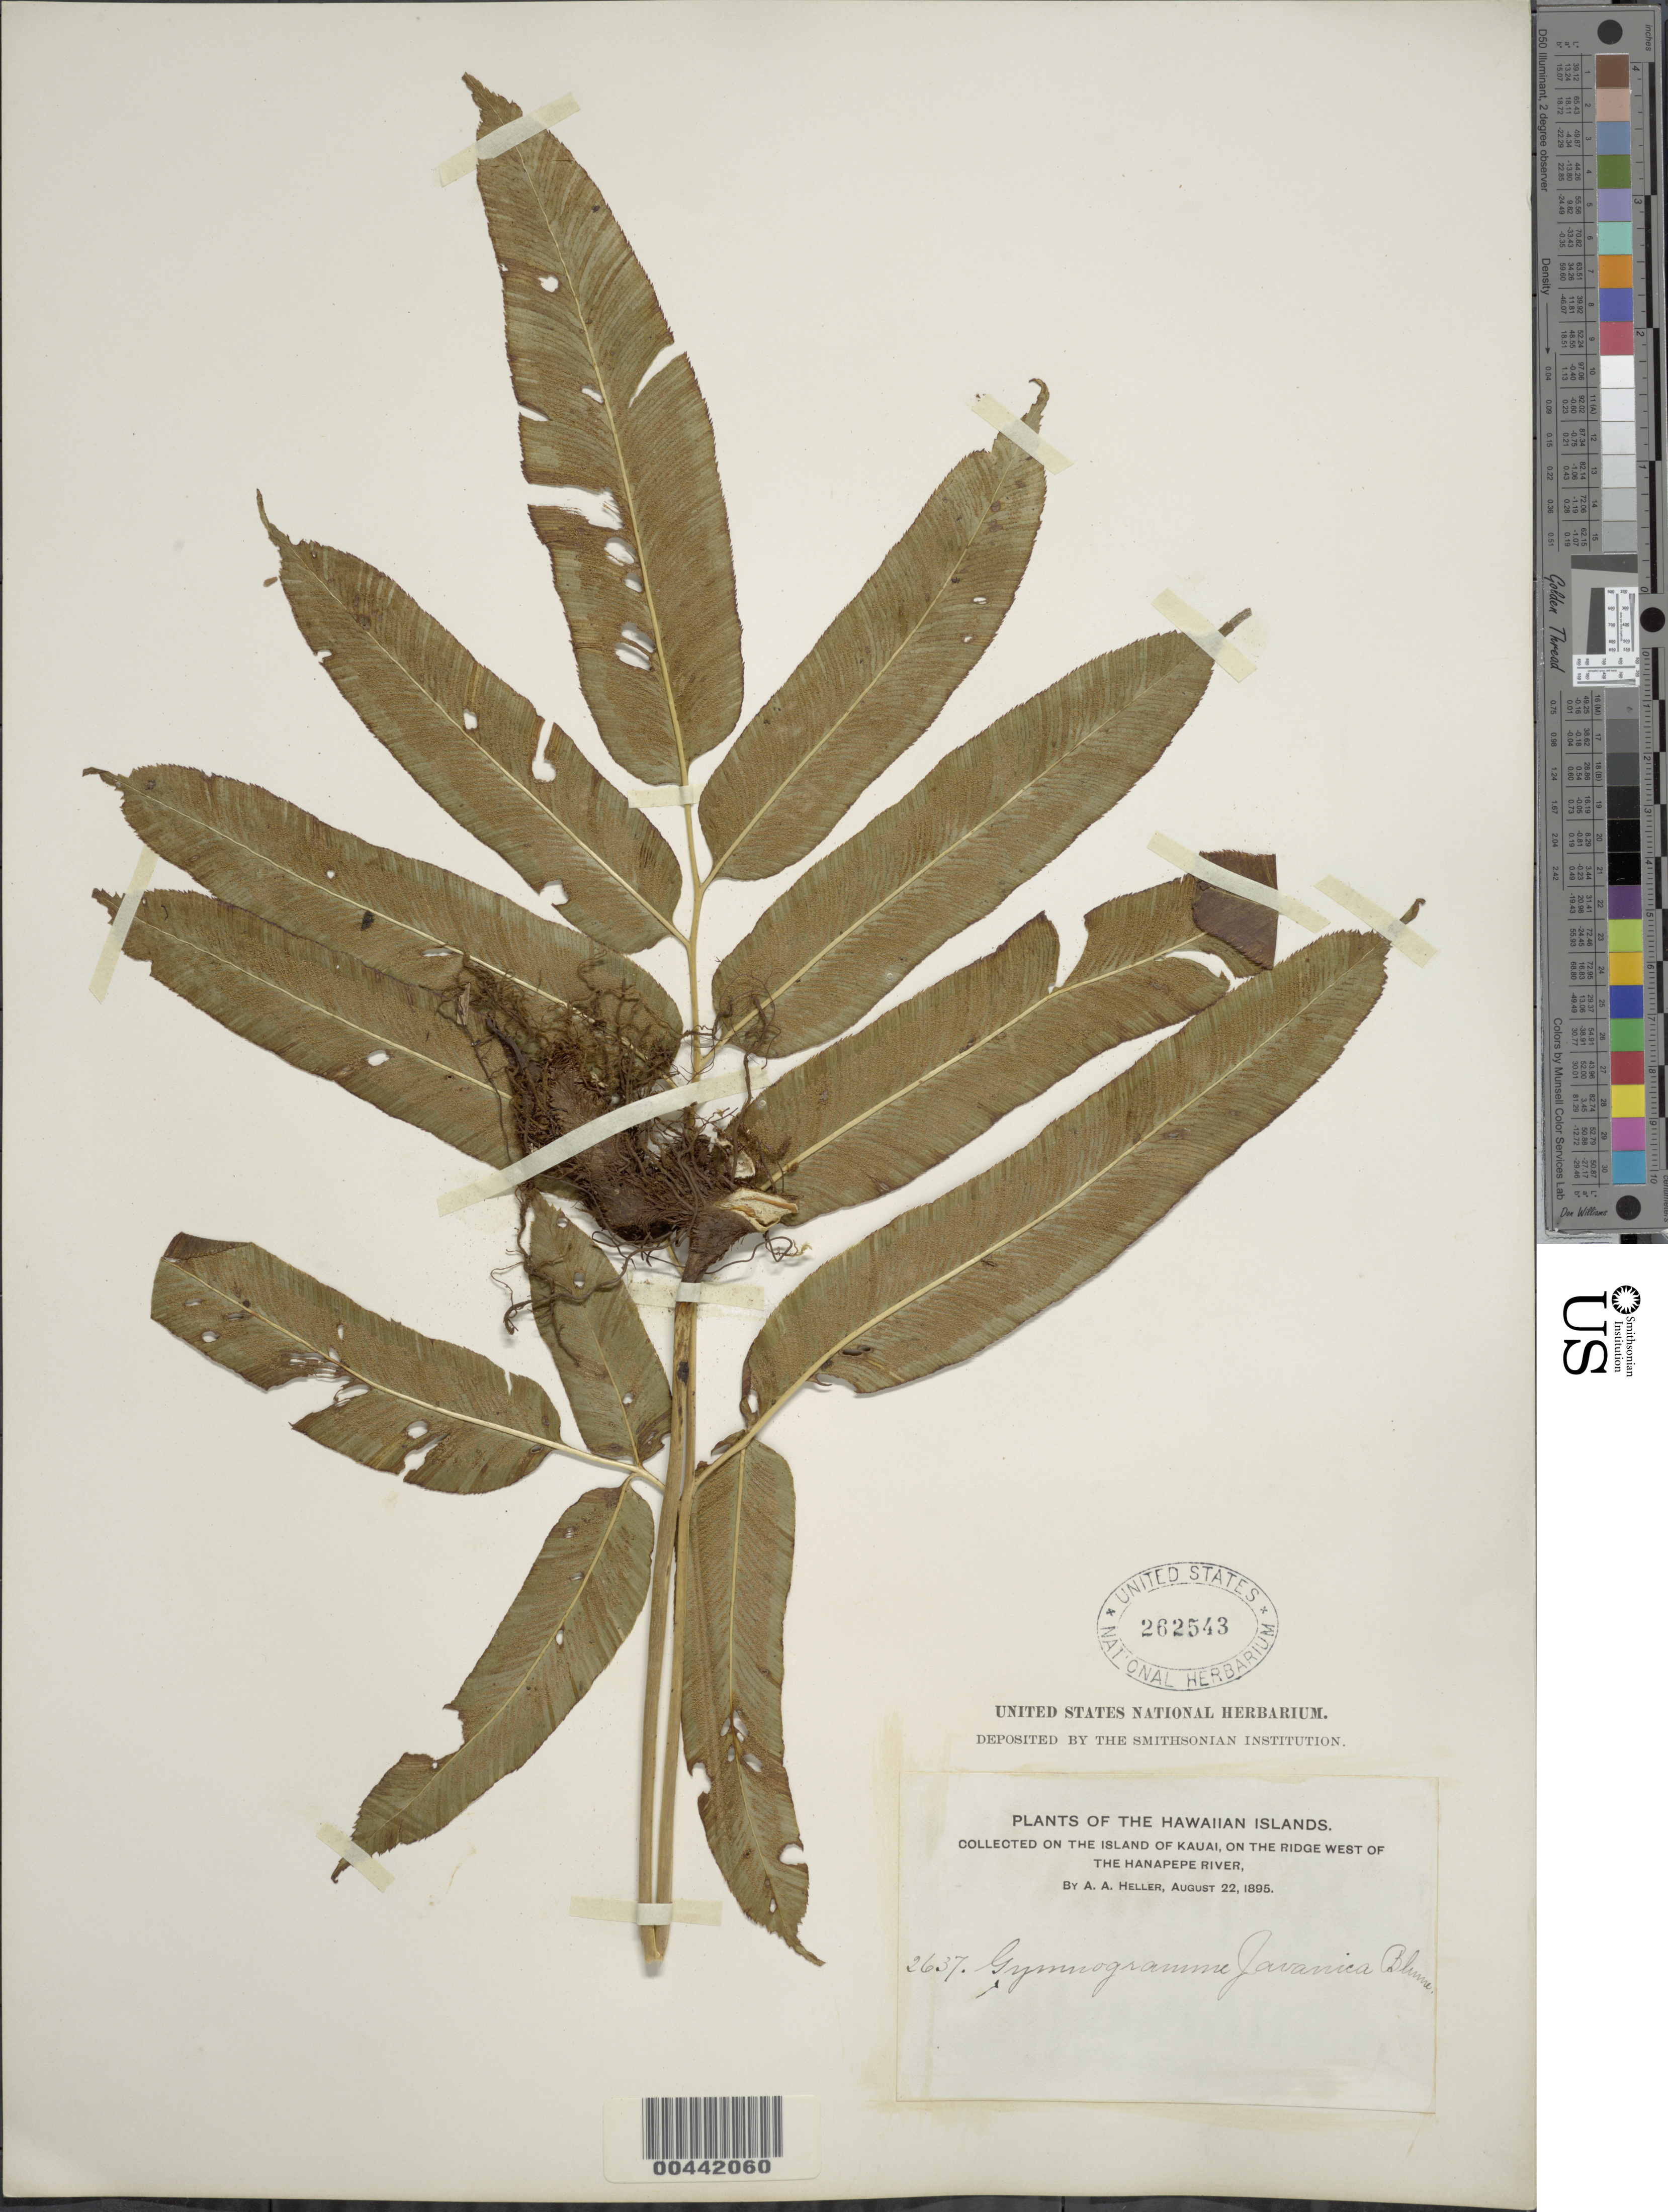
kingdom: Plantae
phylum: Tracheophyta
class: Polypodiopsida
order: Polypodiales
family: Pteridaceae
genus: Coniogramme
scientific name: Coniogramme pilosa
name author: (Brack.) Hieron.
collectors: A. A. Heller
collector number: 2637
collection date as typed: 22 Aug 1895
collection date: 1895-08-22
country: United States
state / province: Hawaii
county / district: Kauai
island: Kaua'i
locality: Ridge W of the Hanapepe River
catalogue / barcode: US 262543